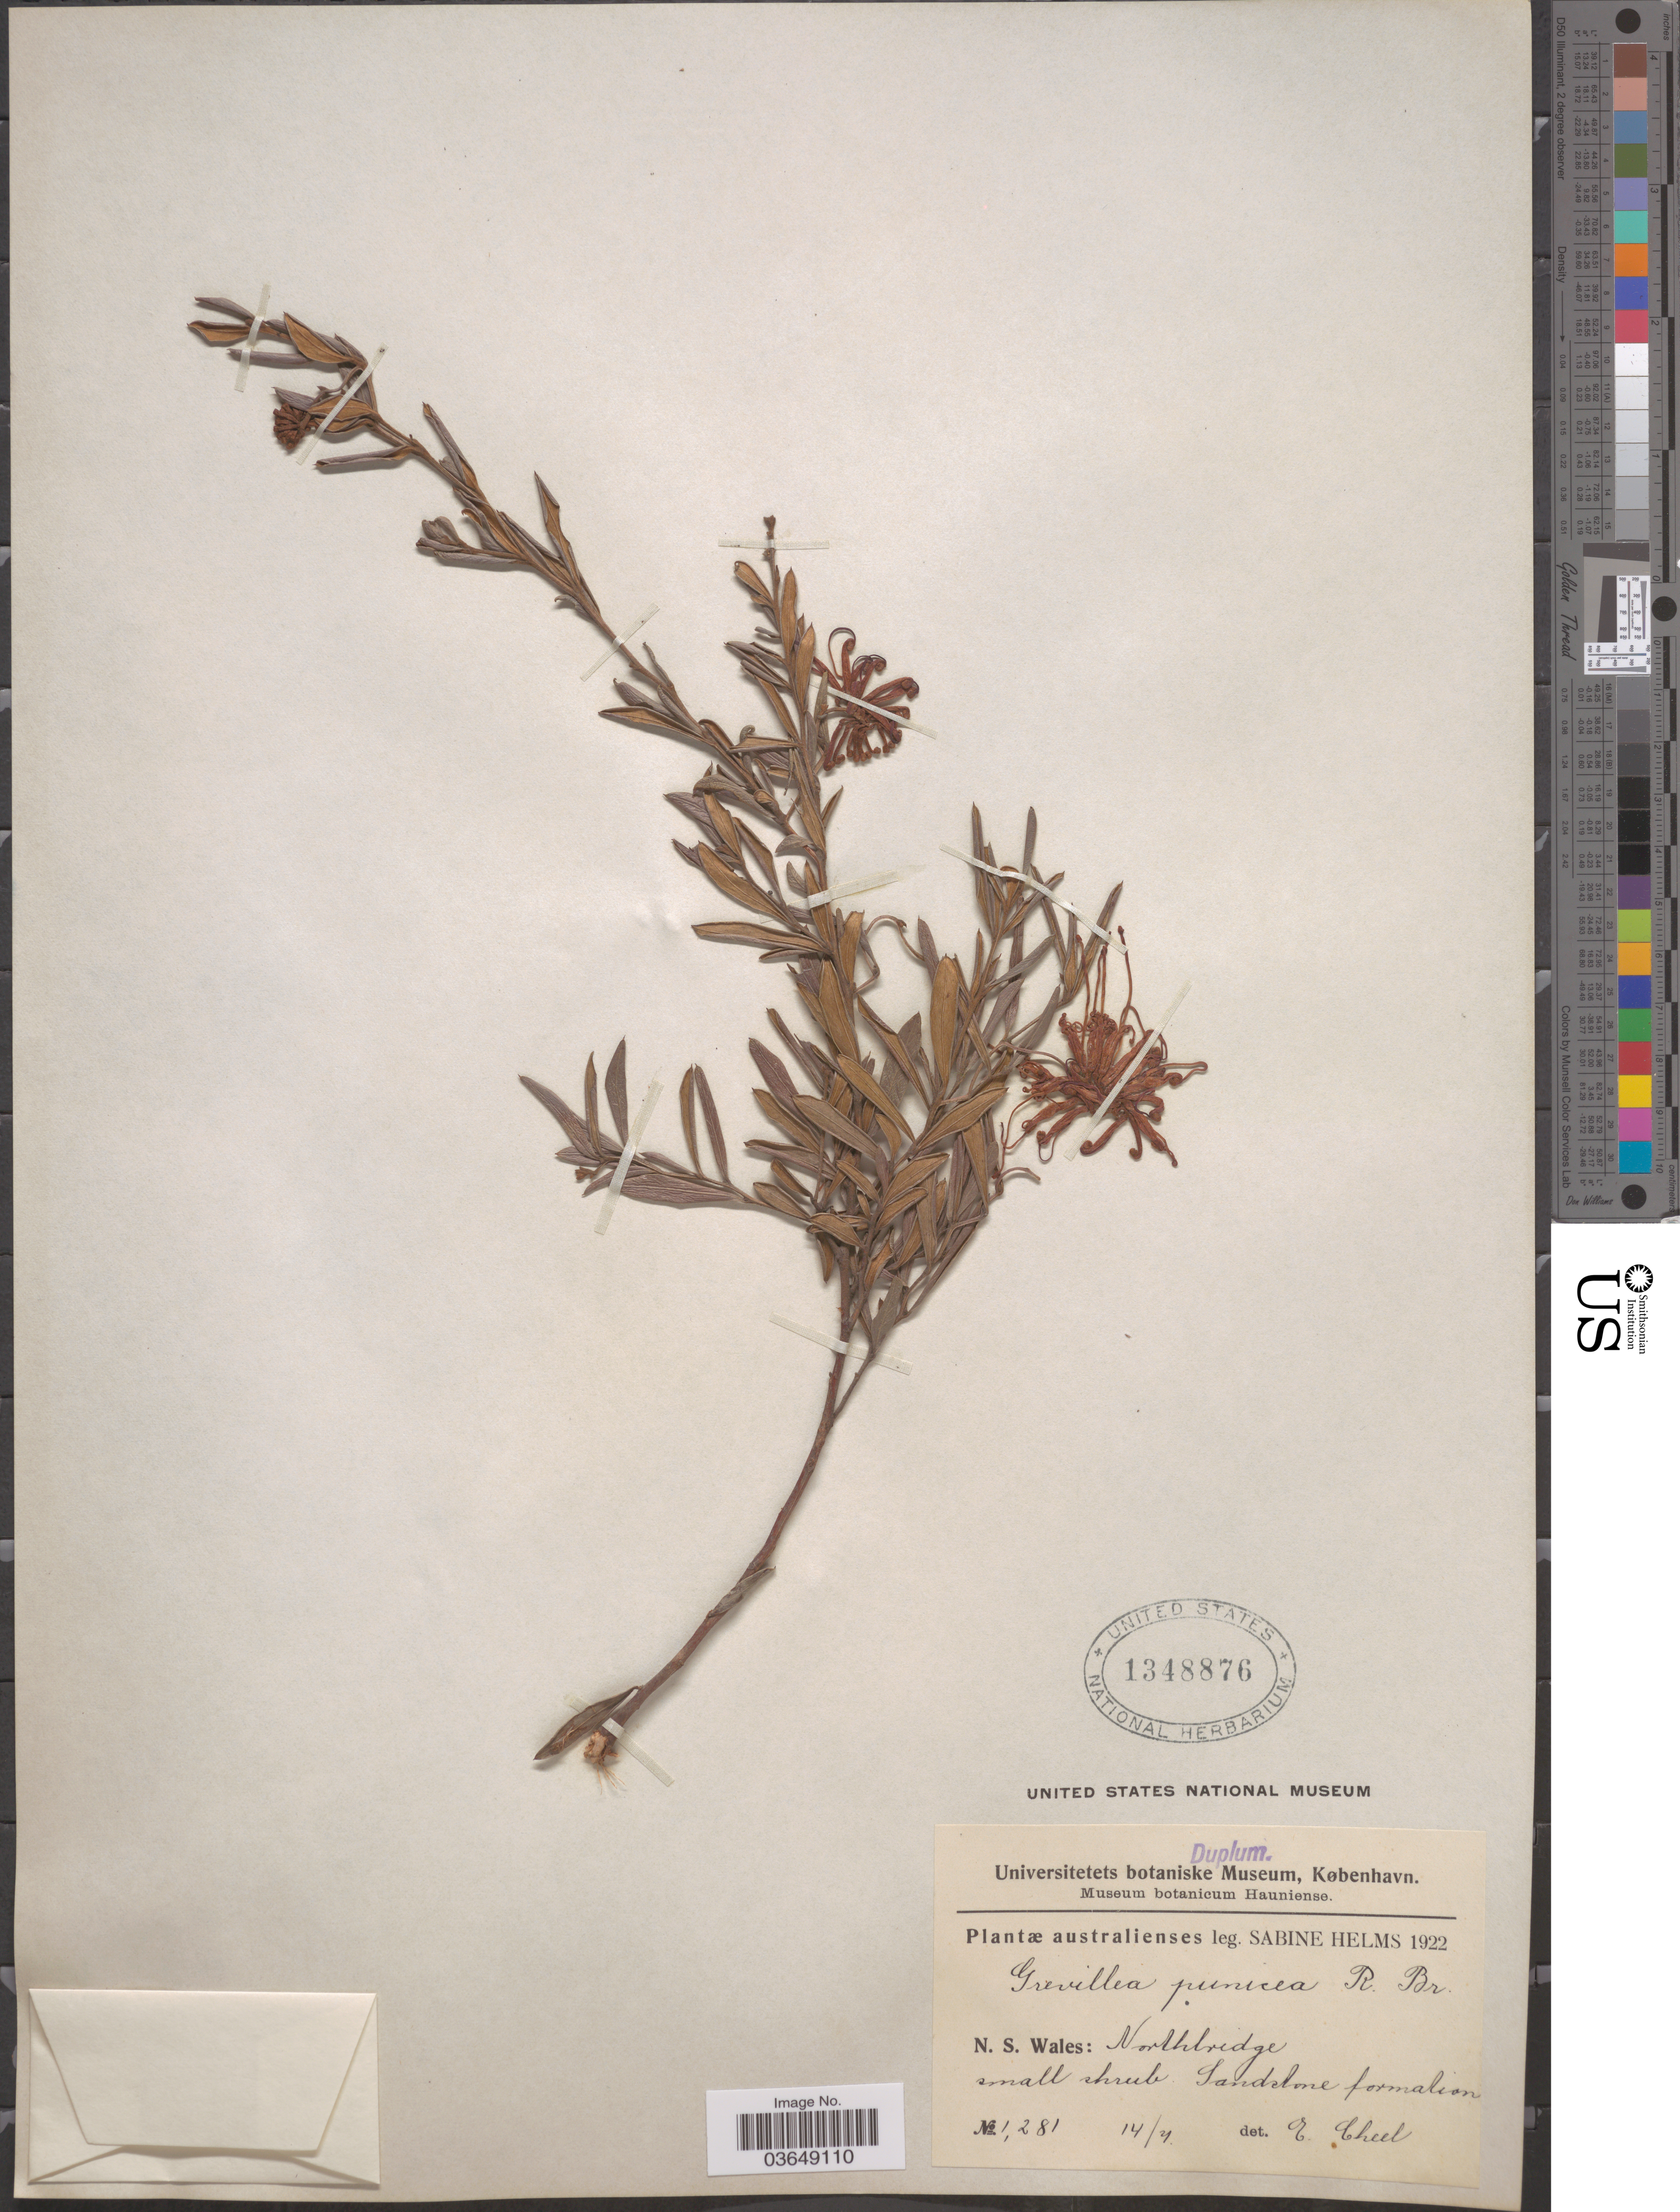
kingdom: Plantae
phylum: Tracheophyta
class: Magnoliopsida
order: Proteales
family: Proteaceae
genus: Grevillea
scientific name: Grevillea punicea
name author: R. Br.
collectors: S. Helms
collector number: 1281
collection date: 1922-04-14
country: Australia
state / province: New South Wales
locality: Northbrige.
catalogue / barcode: US 1348876